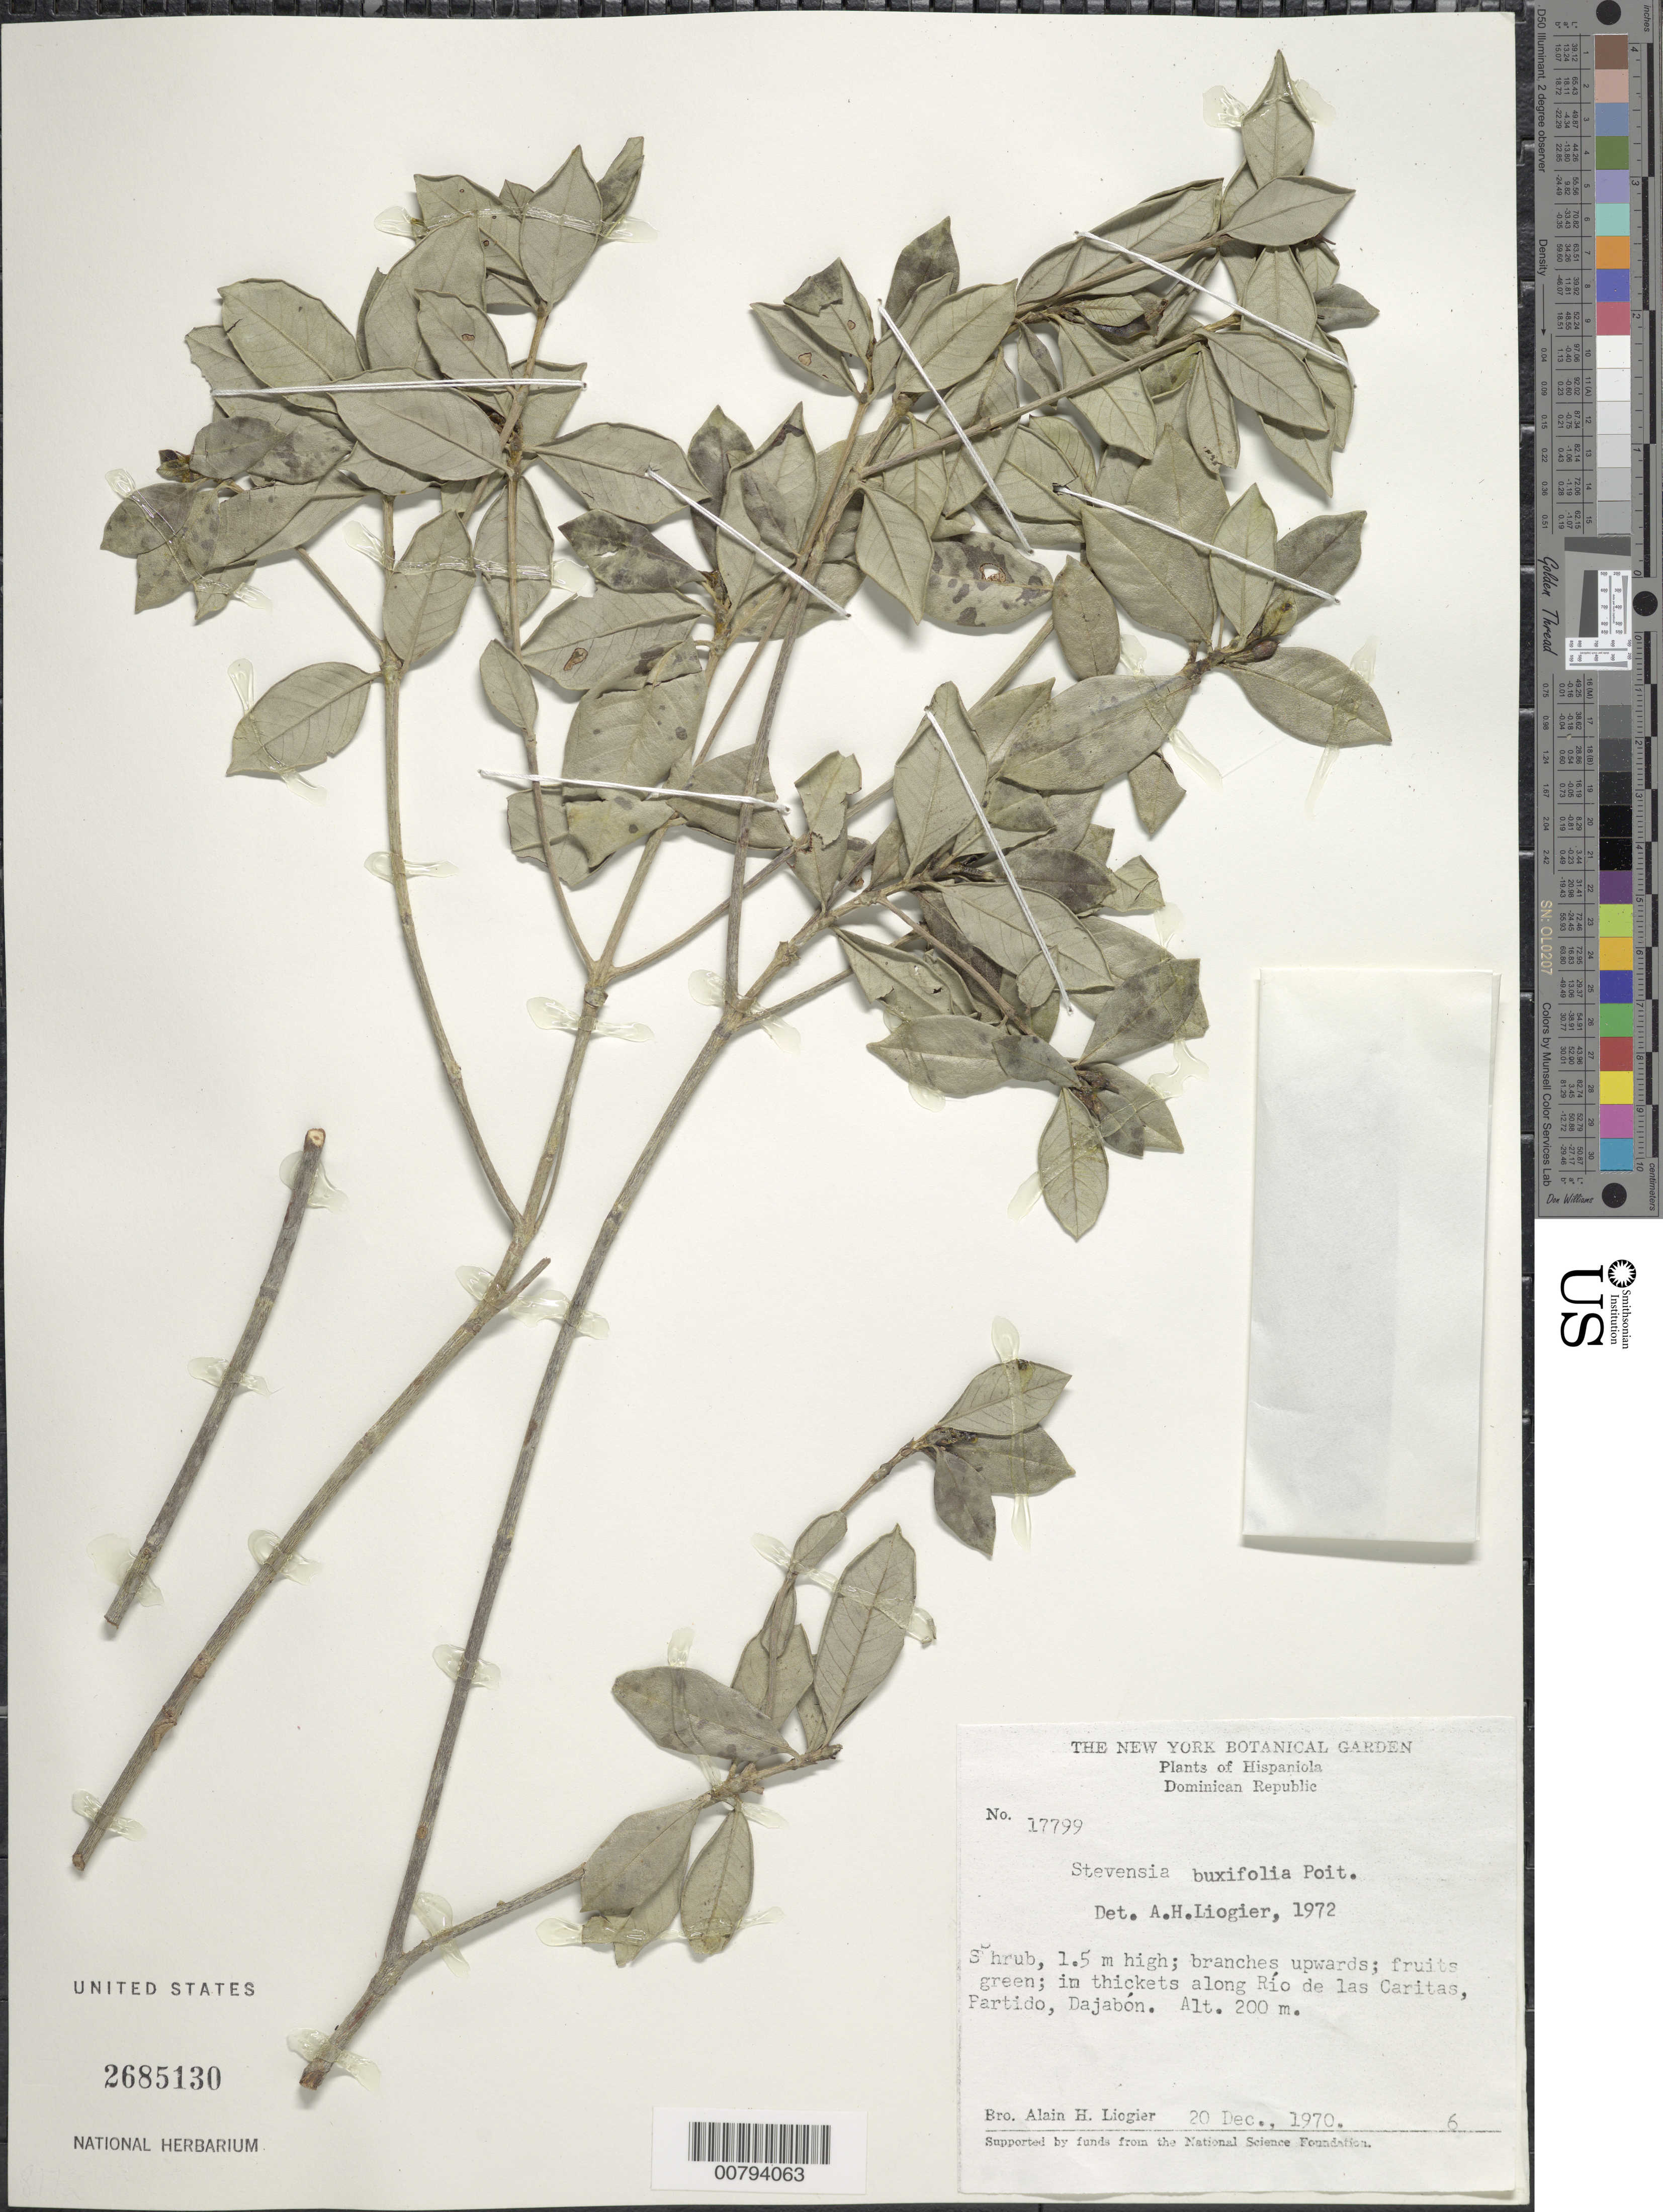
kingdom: Plantae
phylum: Tracheophyta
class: Magnoliopsida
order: Gentianales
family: Rubiaceae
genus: Stevensia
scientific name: Stevensia buxifolia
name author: Poit.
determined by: Liogier, Alain H.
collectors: A. H. Liogier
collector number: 17799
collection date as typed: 20 Dec 1970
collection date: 1970-12-20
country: Dominican Republic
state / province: Dajabon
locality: Along Rio de las Caritas, Partido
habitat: Thickets along river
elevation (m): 200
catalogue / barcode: US 2685130